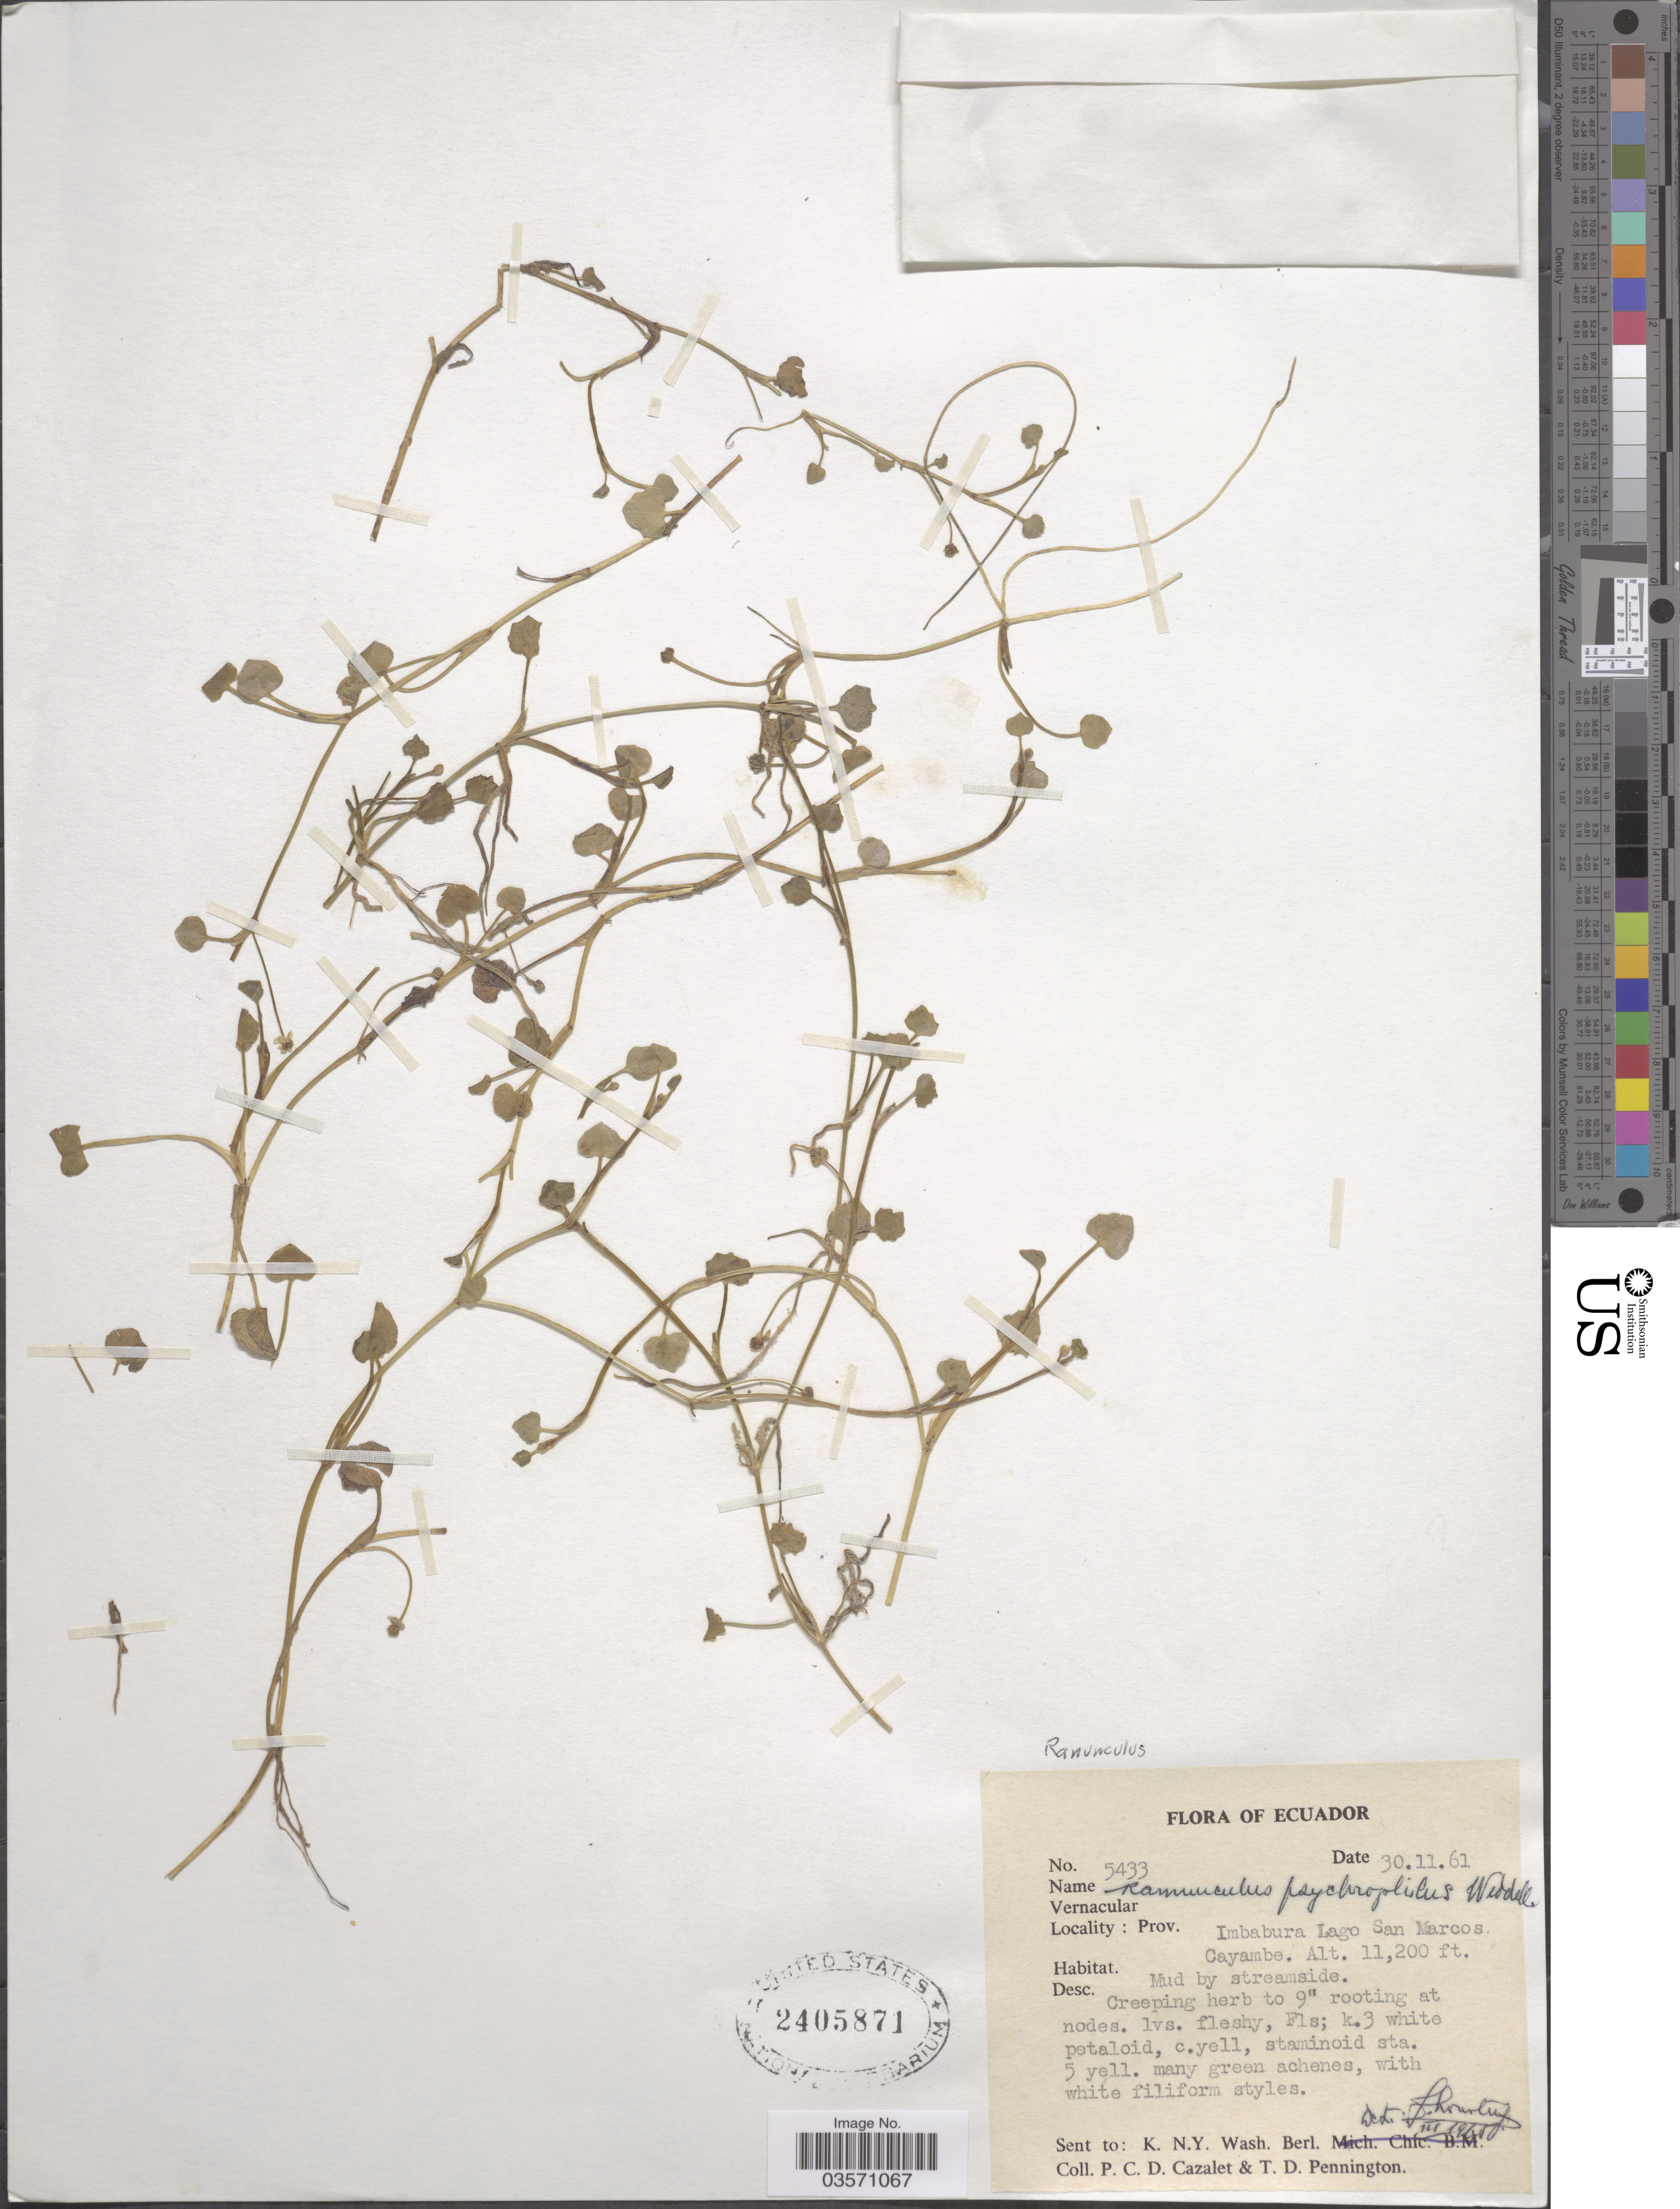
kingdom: Plantae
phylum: Tracheophyta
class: Magnoliopsida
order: Ranunculales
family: Ranunculaceae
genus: Ranunculus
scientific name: Ranunculus psychrophilus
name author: Wedd.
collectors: P. C. D. Cazalet & T. D. Pennington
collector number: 5433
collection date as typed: Transcribed d/m/y: 30/11/61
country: Ecuador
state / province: Imbabura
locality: Lago San Marcos. Cayambe.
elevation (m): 3414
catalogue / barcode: US 2405871